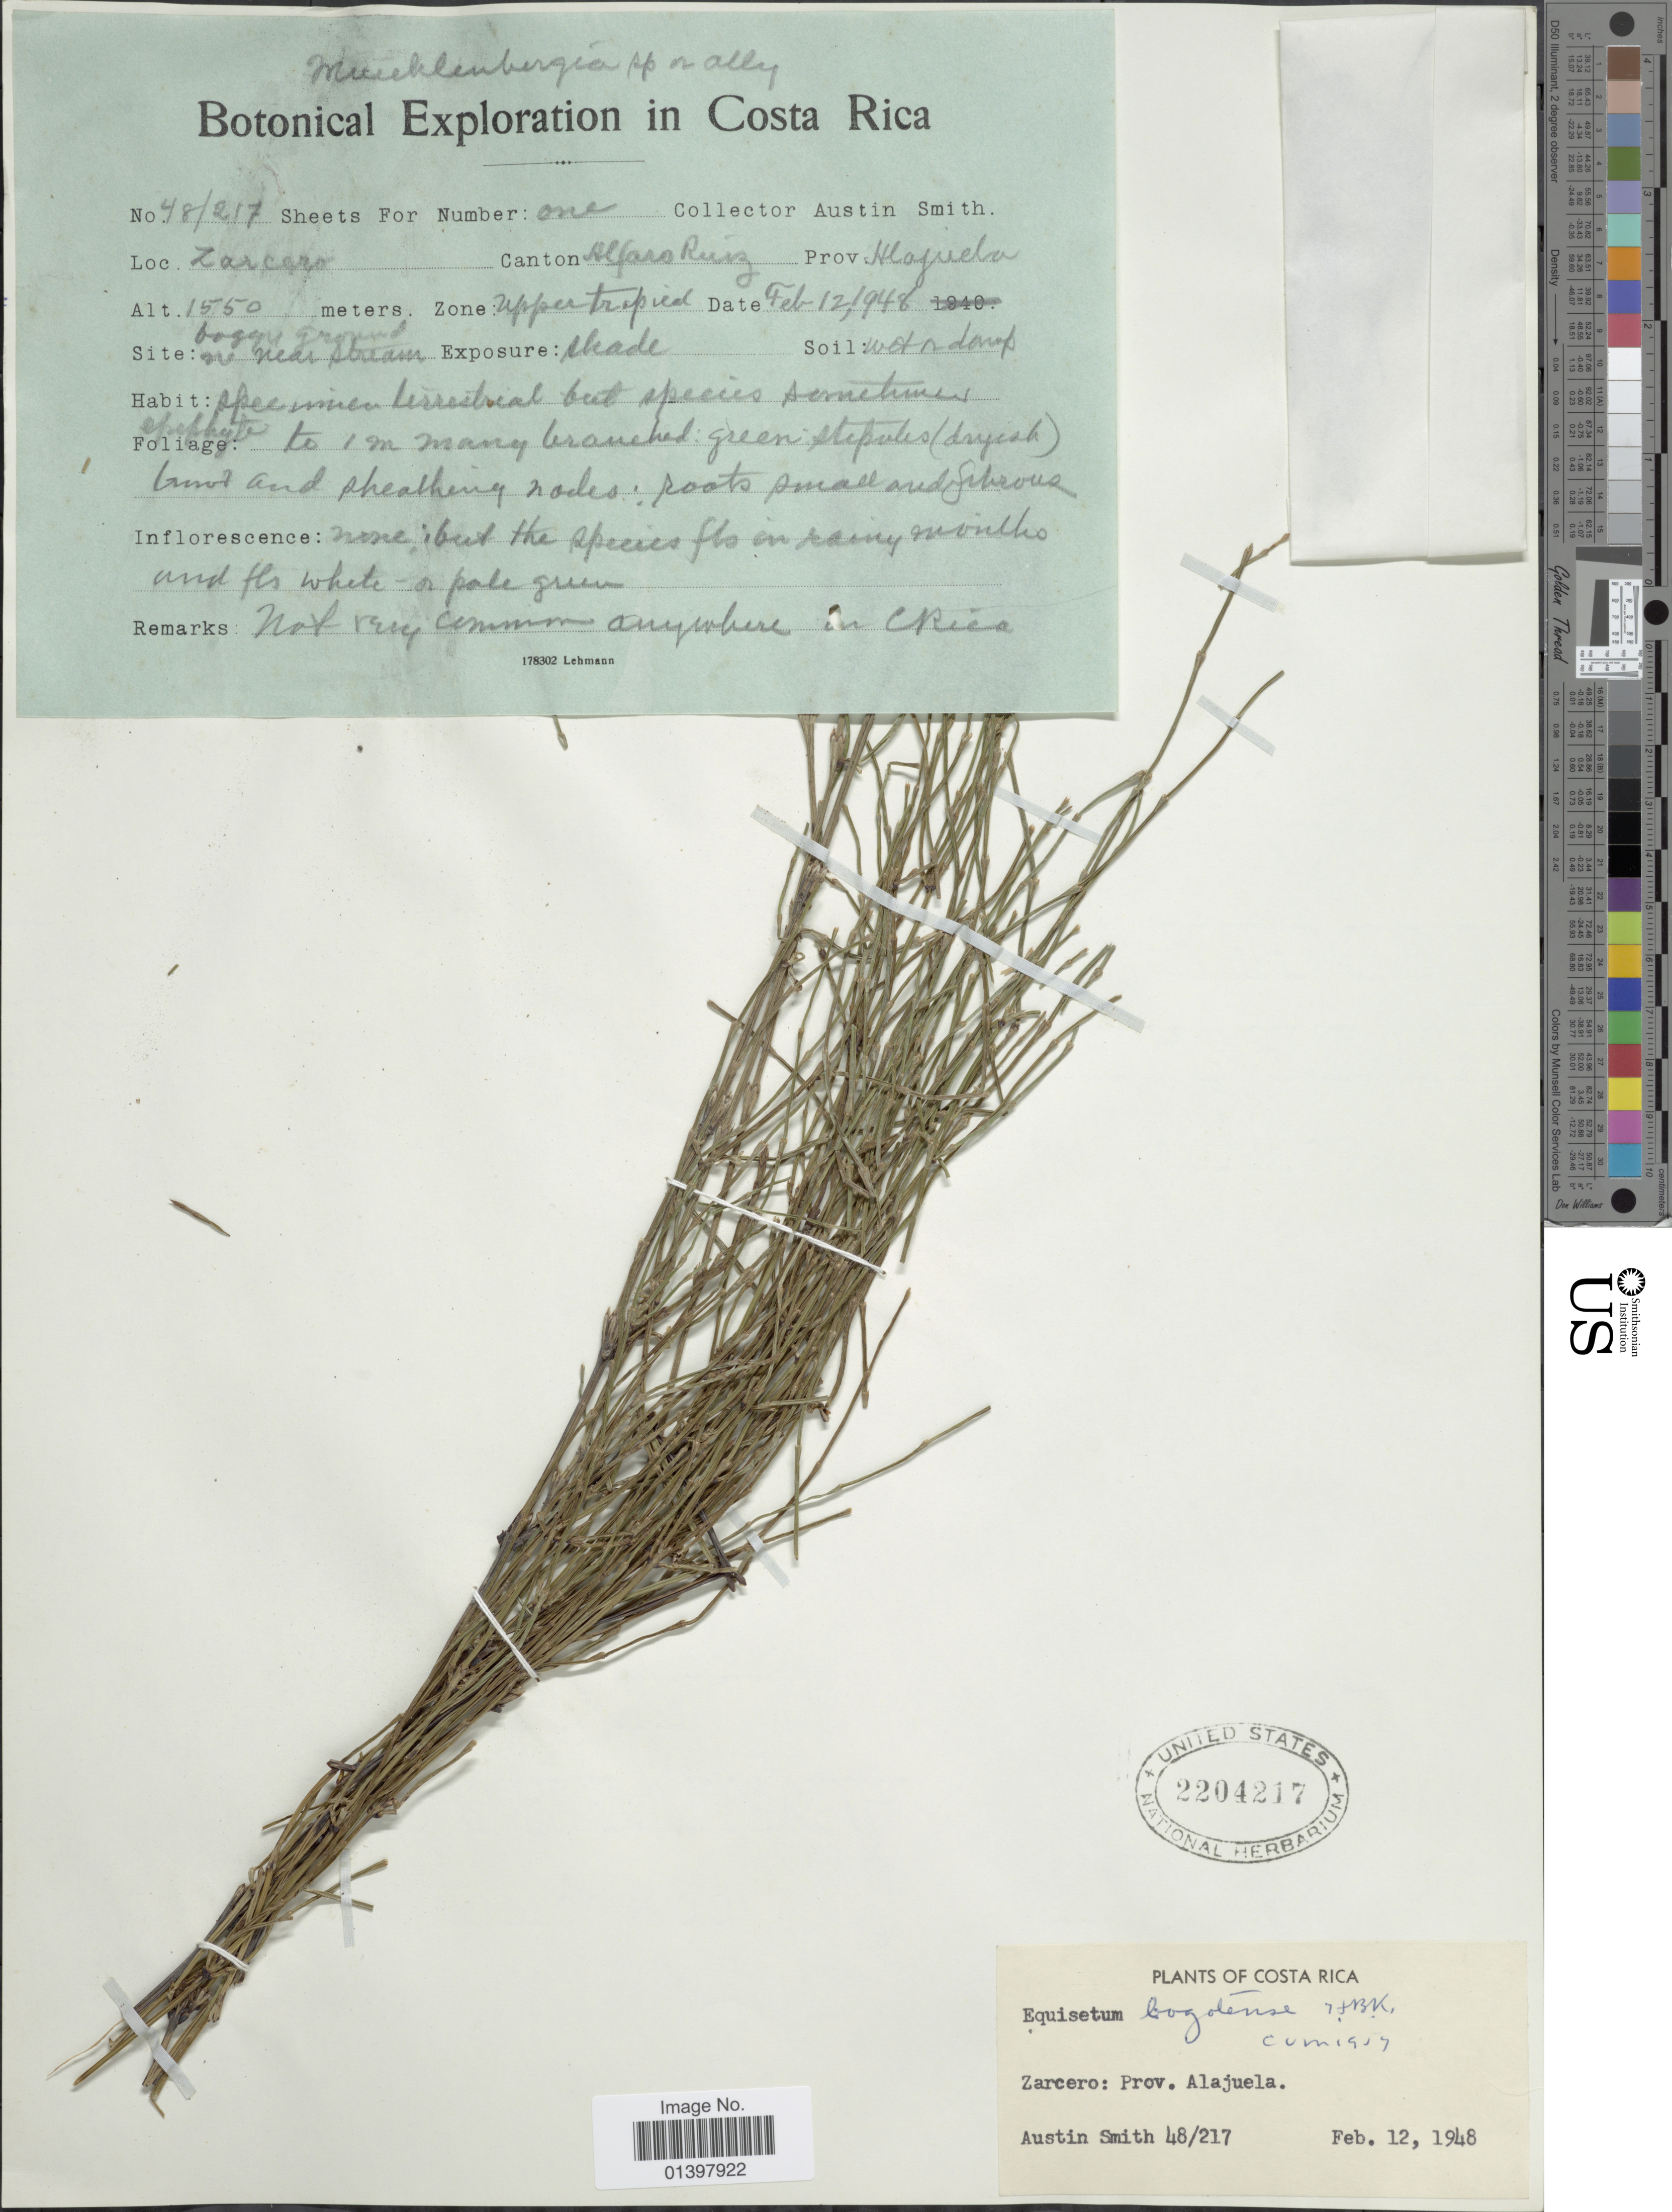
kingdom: Plantae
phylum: Tracheophyta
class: Polypodiopsida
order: Equisetales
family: Equisetaceae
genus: Equisetum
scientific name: Equisetum bogotense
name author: Kunth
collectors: Aust P. Smith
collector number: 48/217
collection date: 1948-02-12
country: Costa Rica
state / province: Alajuela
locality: Zarcero, Alfaro Ruiz canton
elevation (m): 1550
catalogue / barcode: US 2204217